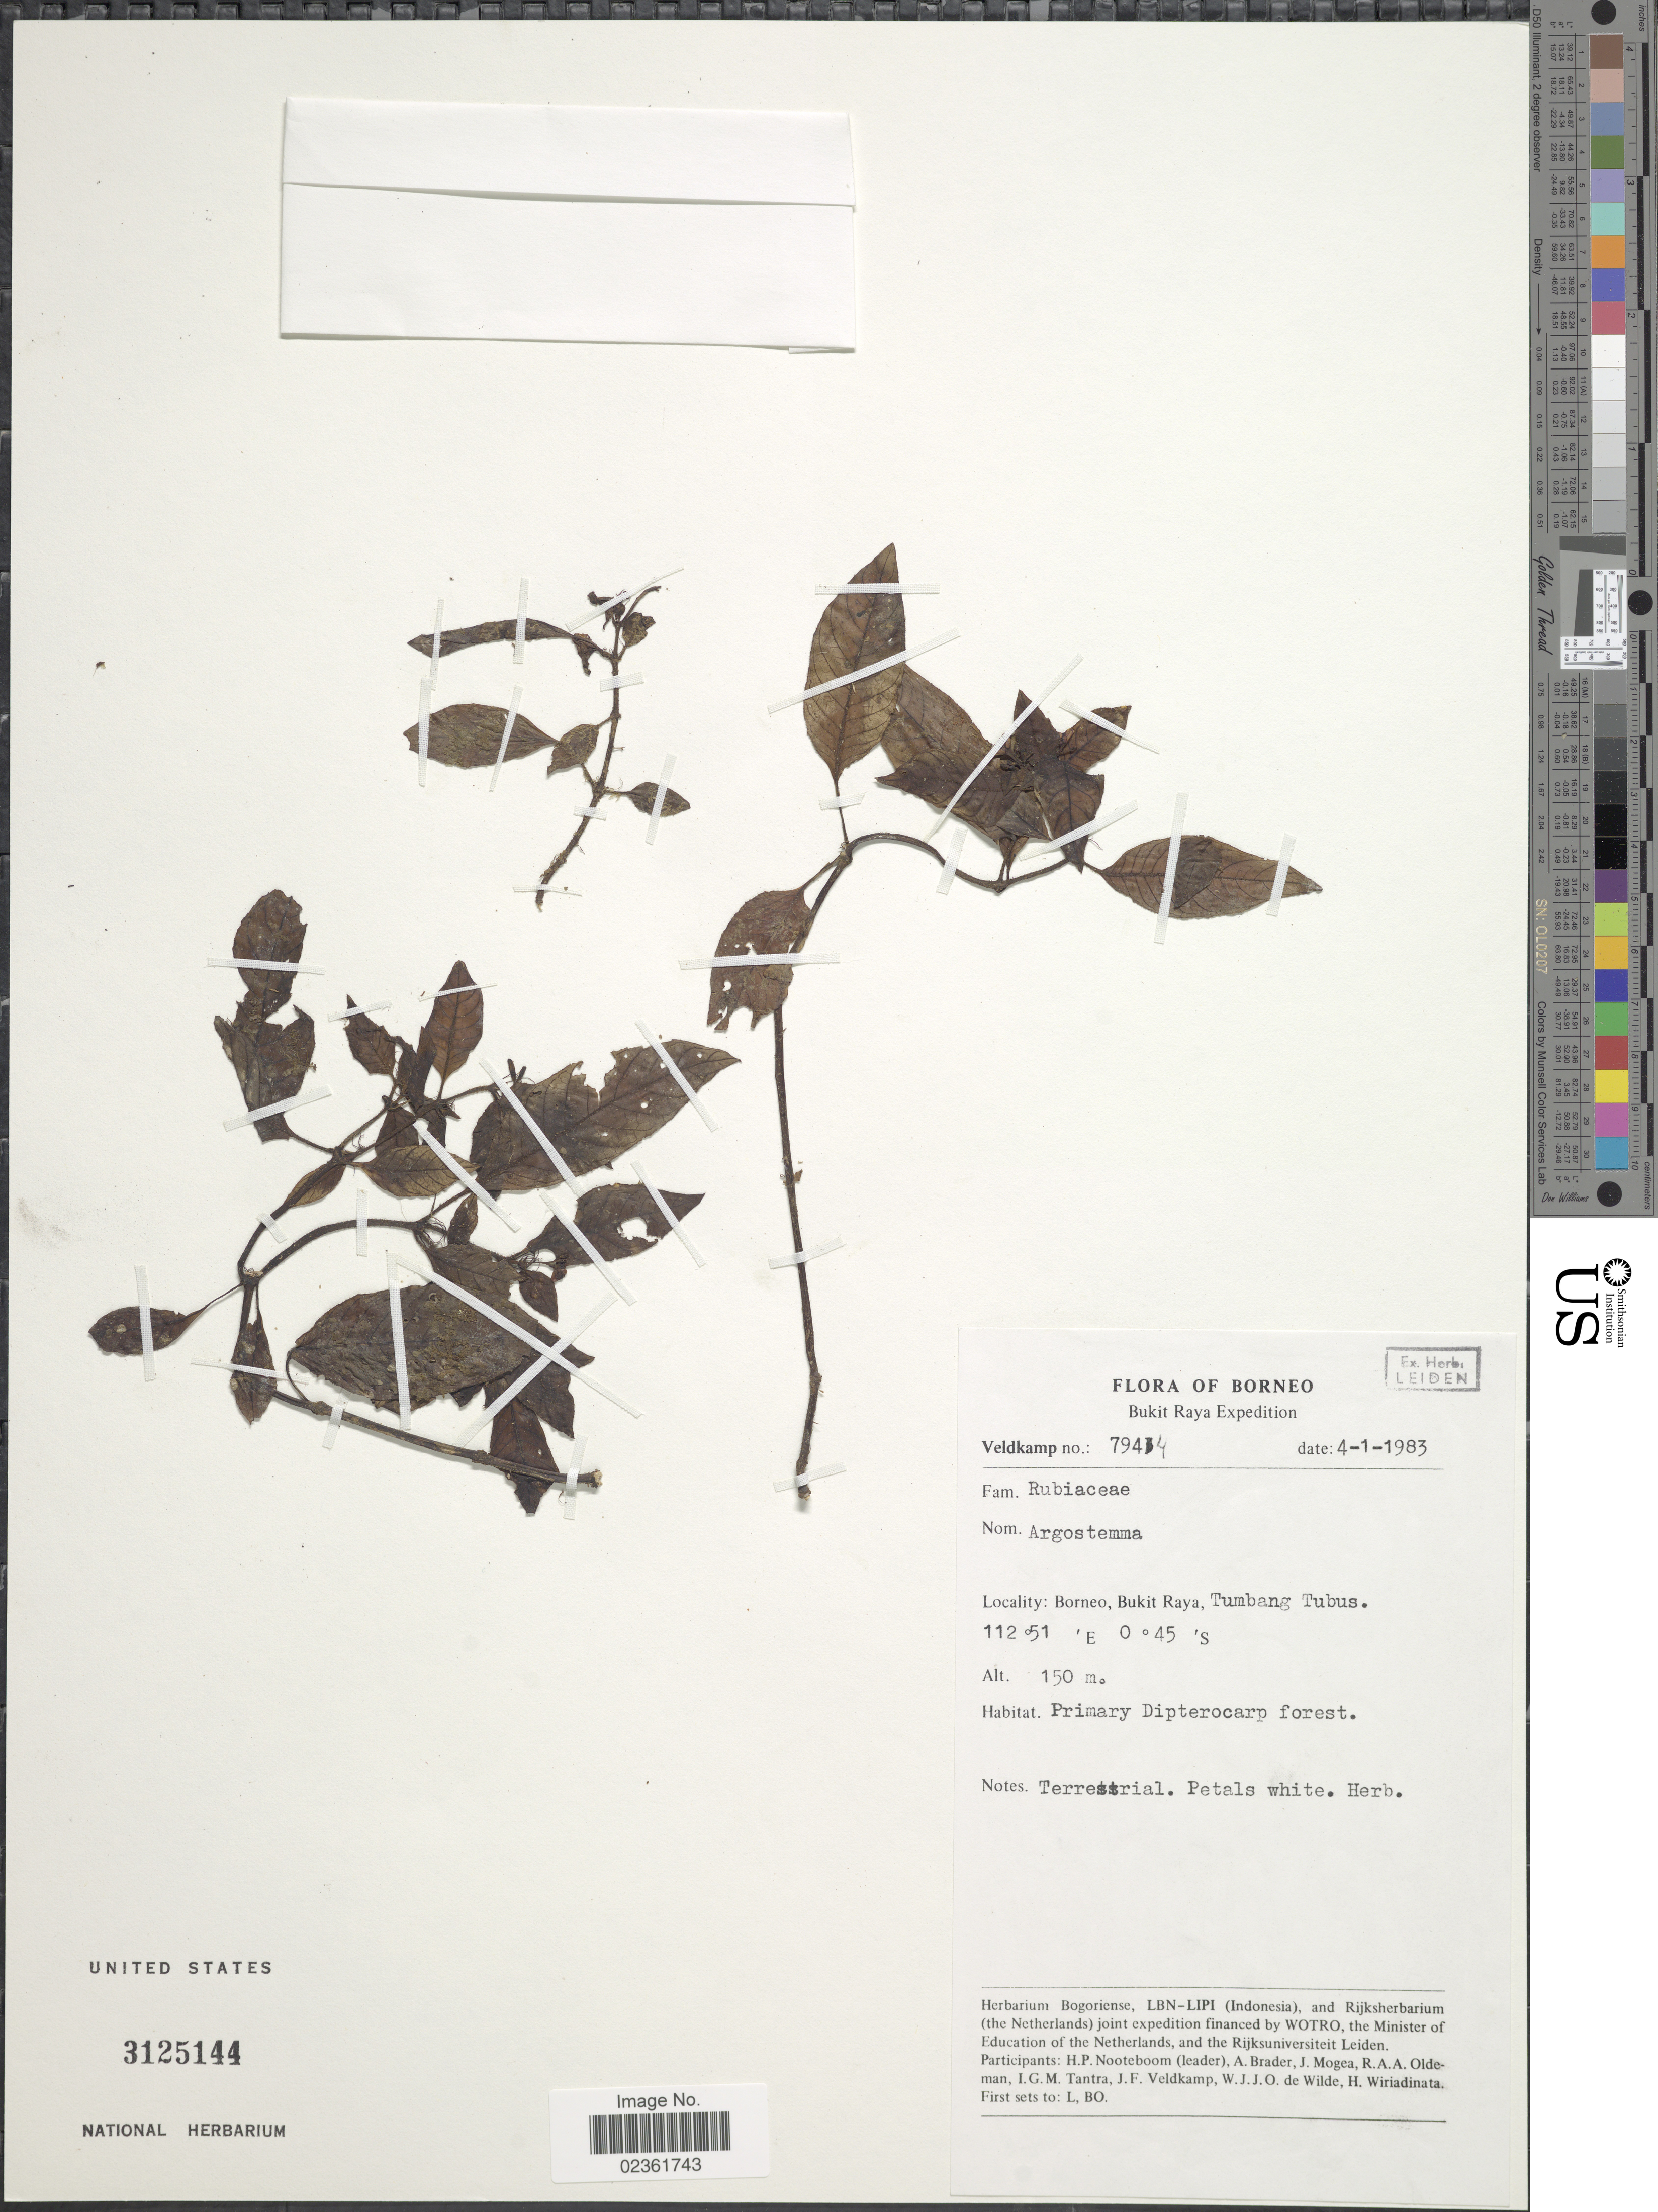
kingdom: Plantae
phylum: Tracheophyta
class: Magnoliopsida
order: Gentianales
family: Rubiaceae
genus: Argostemma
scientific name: Argostemma sp.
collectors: H. P. Nooteboom, A. Brader, J. Mogea, R. Oldeman & et al.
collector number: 79414*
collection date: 1983-01-04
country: Indonesia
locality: Borneo, Bukit Raya, Tumbang Tubus.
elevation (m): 150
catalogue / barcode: US 3125144